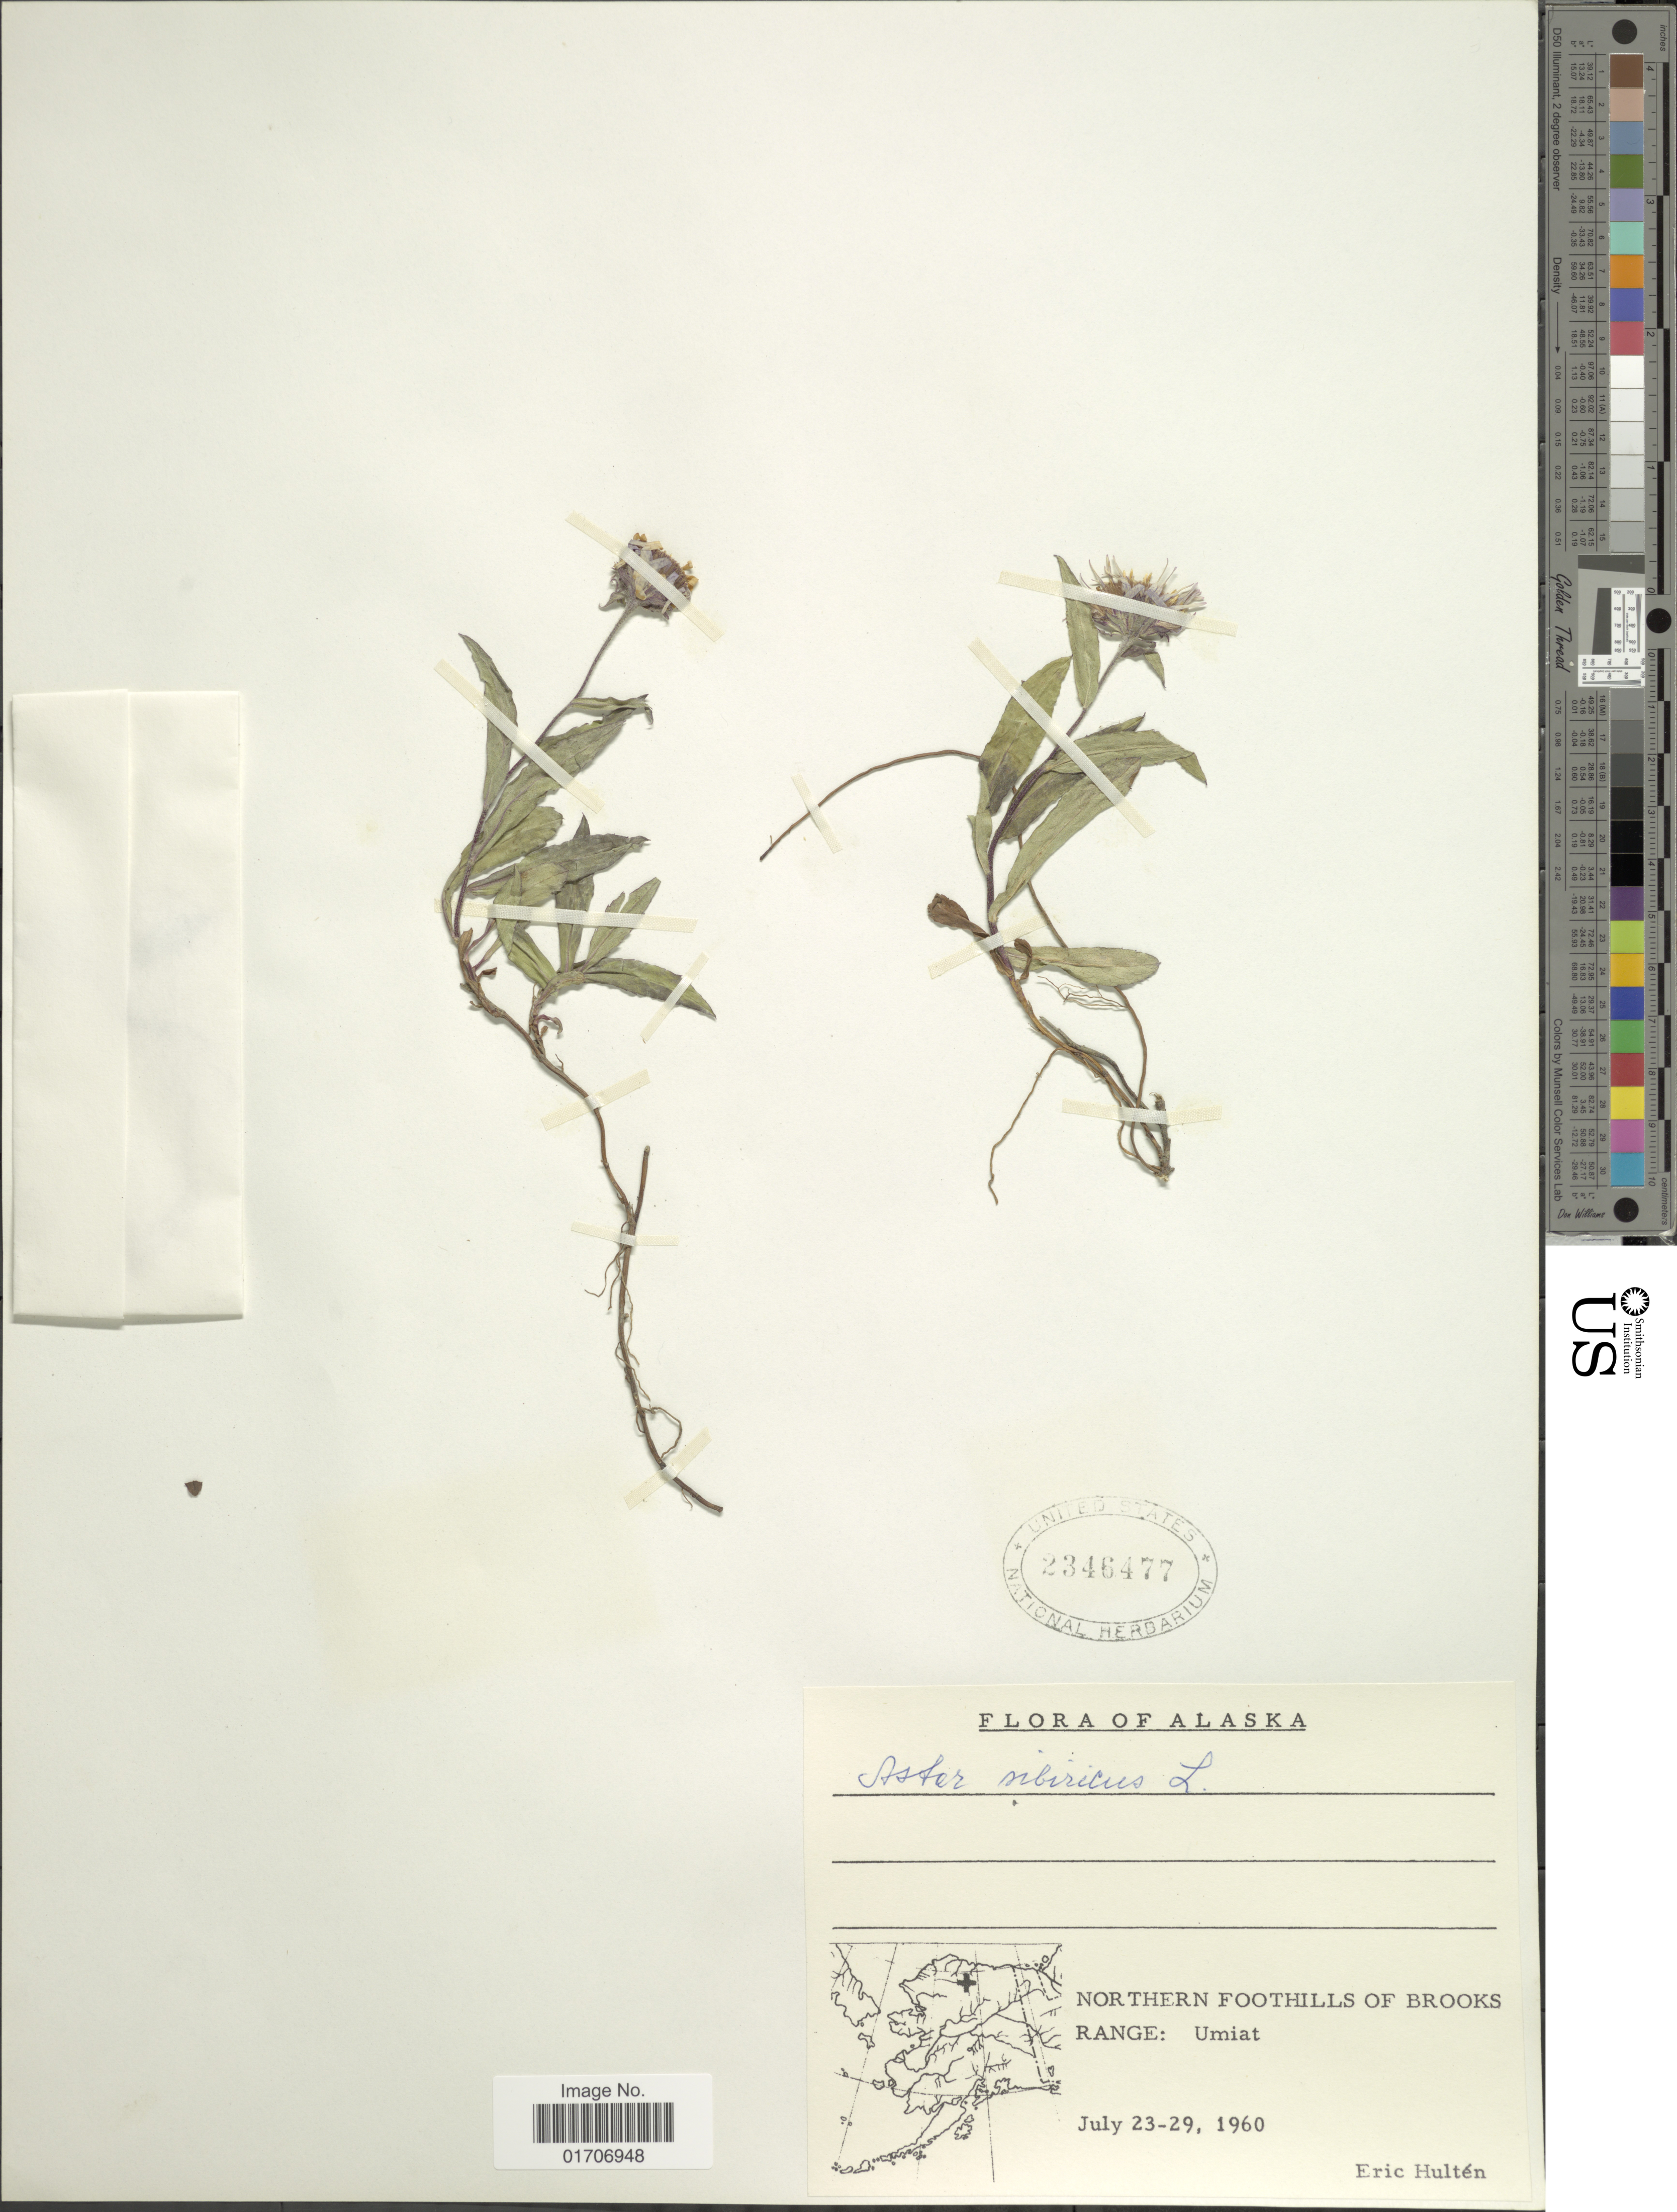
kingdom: Plantae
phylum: Tracheophyta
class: Magnoliopsida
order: Asterales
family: Asteraceae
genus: Eurybia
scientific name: Eurybia sibirica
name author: (L.) G.L. Nesom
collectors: E. G. Hultén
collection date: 1960-07-23/1960-07-29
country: United States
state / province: Alaska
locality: Northern Foothills of Brooks Range: Umiat.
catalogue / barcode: US 2346477